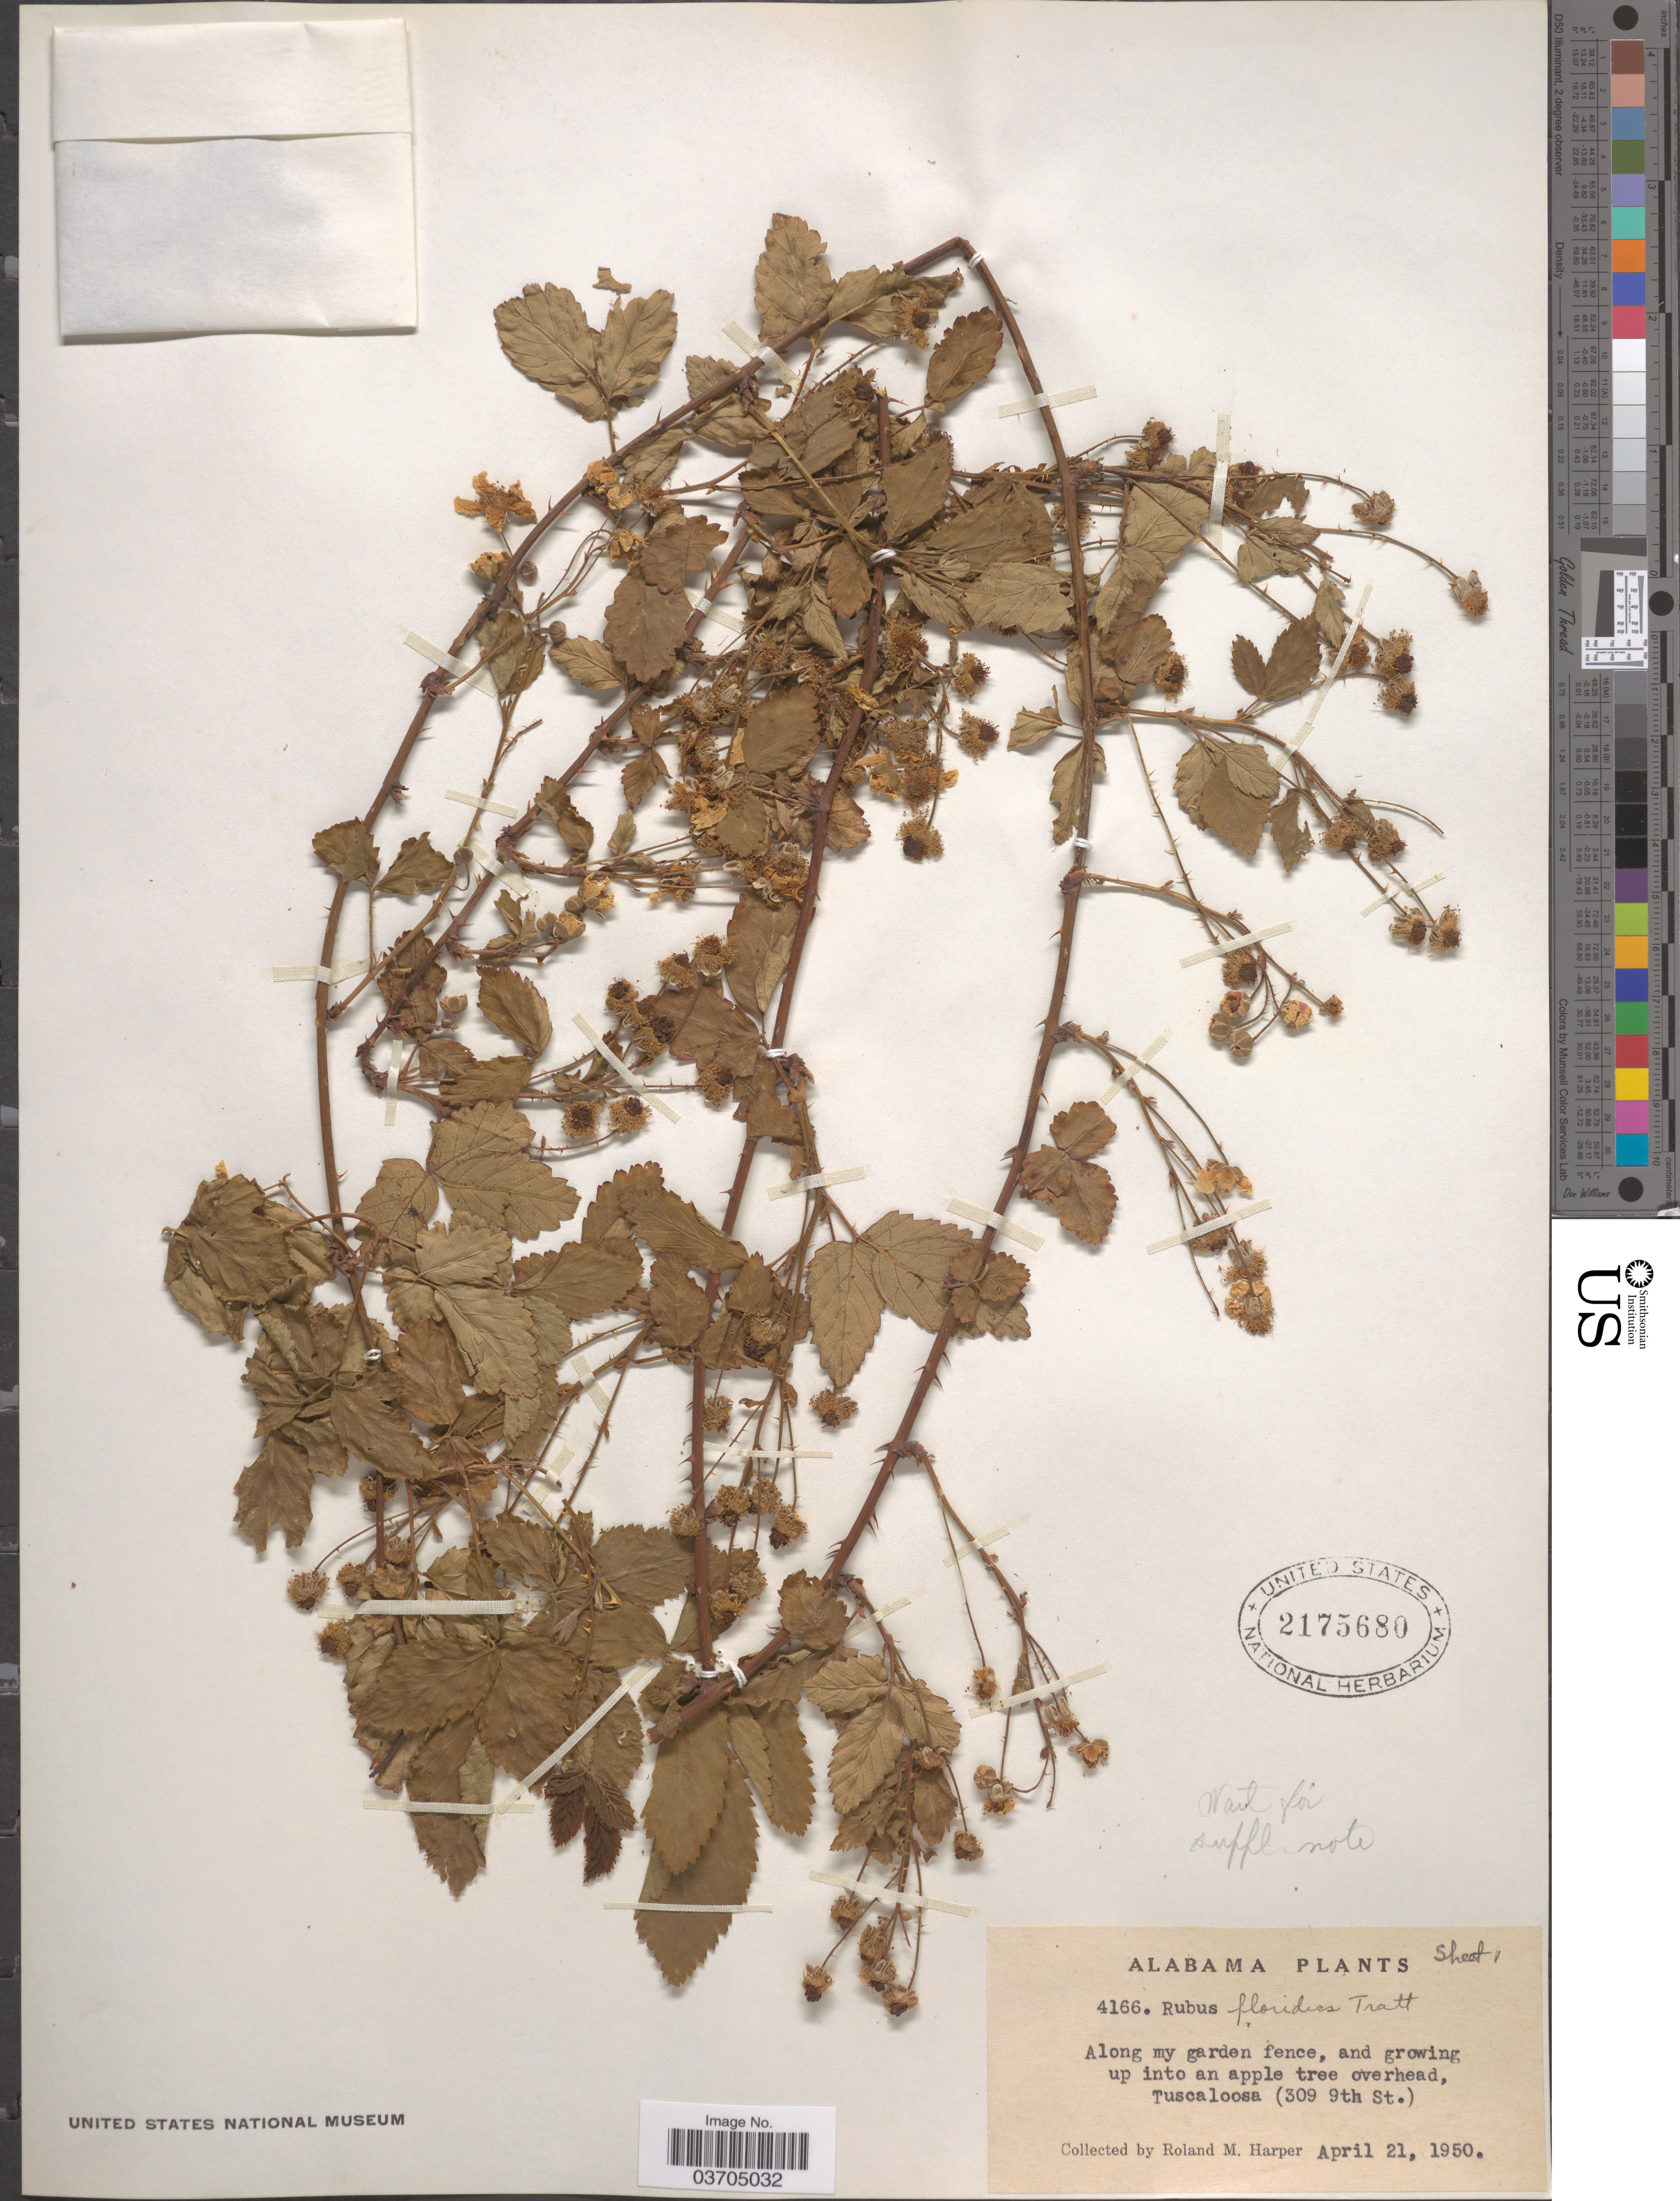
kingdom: Plantae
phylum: Tracheophyta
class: Magnoliopsida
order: Rosales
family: Rosaceae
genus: Rubus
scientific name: Rubus floridus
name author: Tratt.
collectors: R. M. Harper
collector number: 4166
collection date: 1950-04-21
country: United States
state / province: Alabama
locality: Tuscaloosa (309 9th St.).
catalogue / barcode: US 2175680